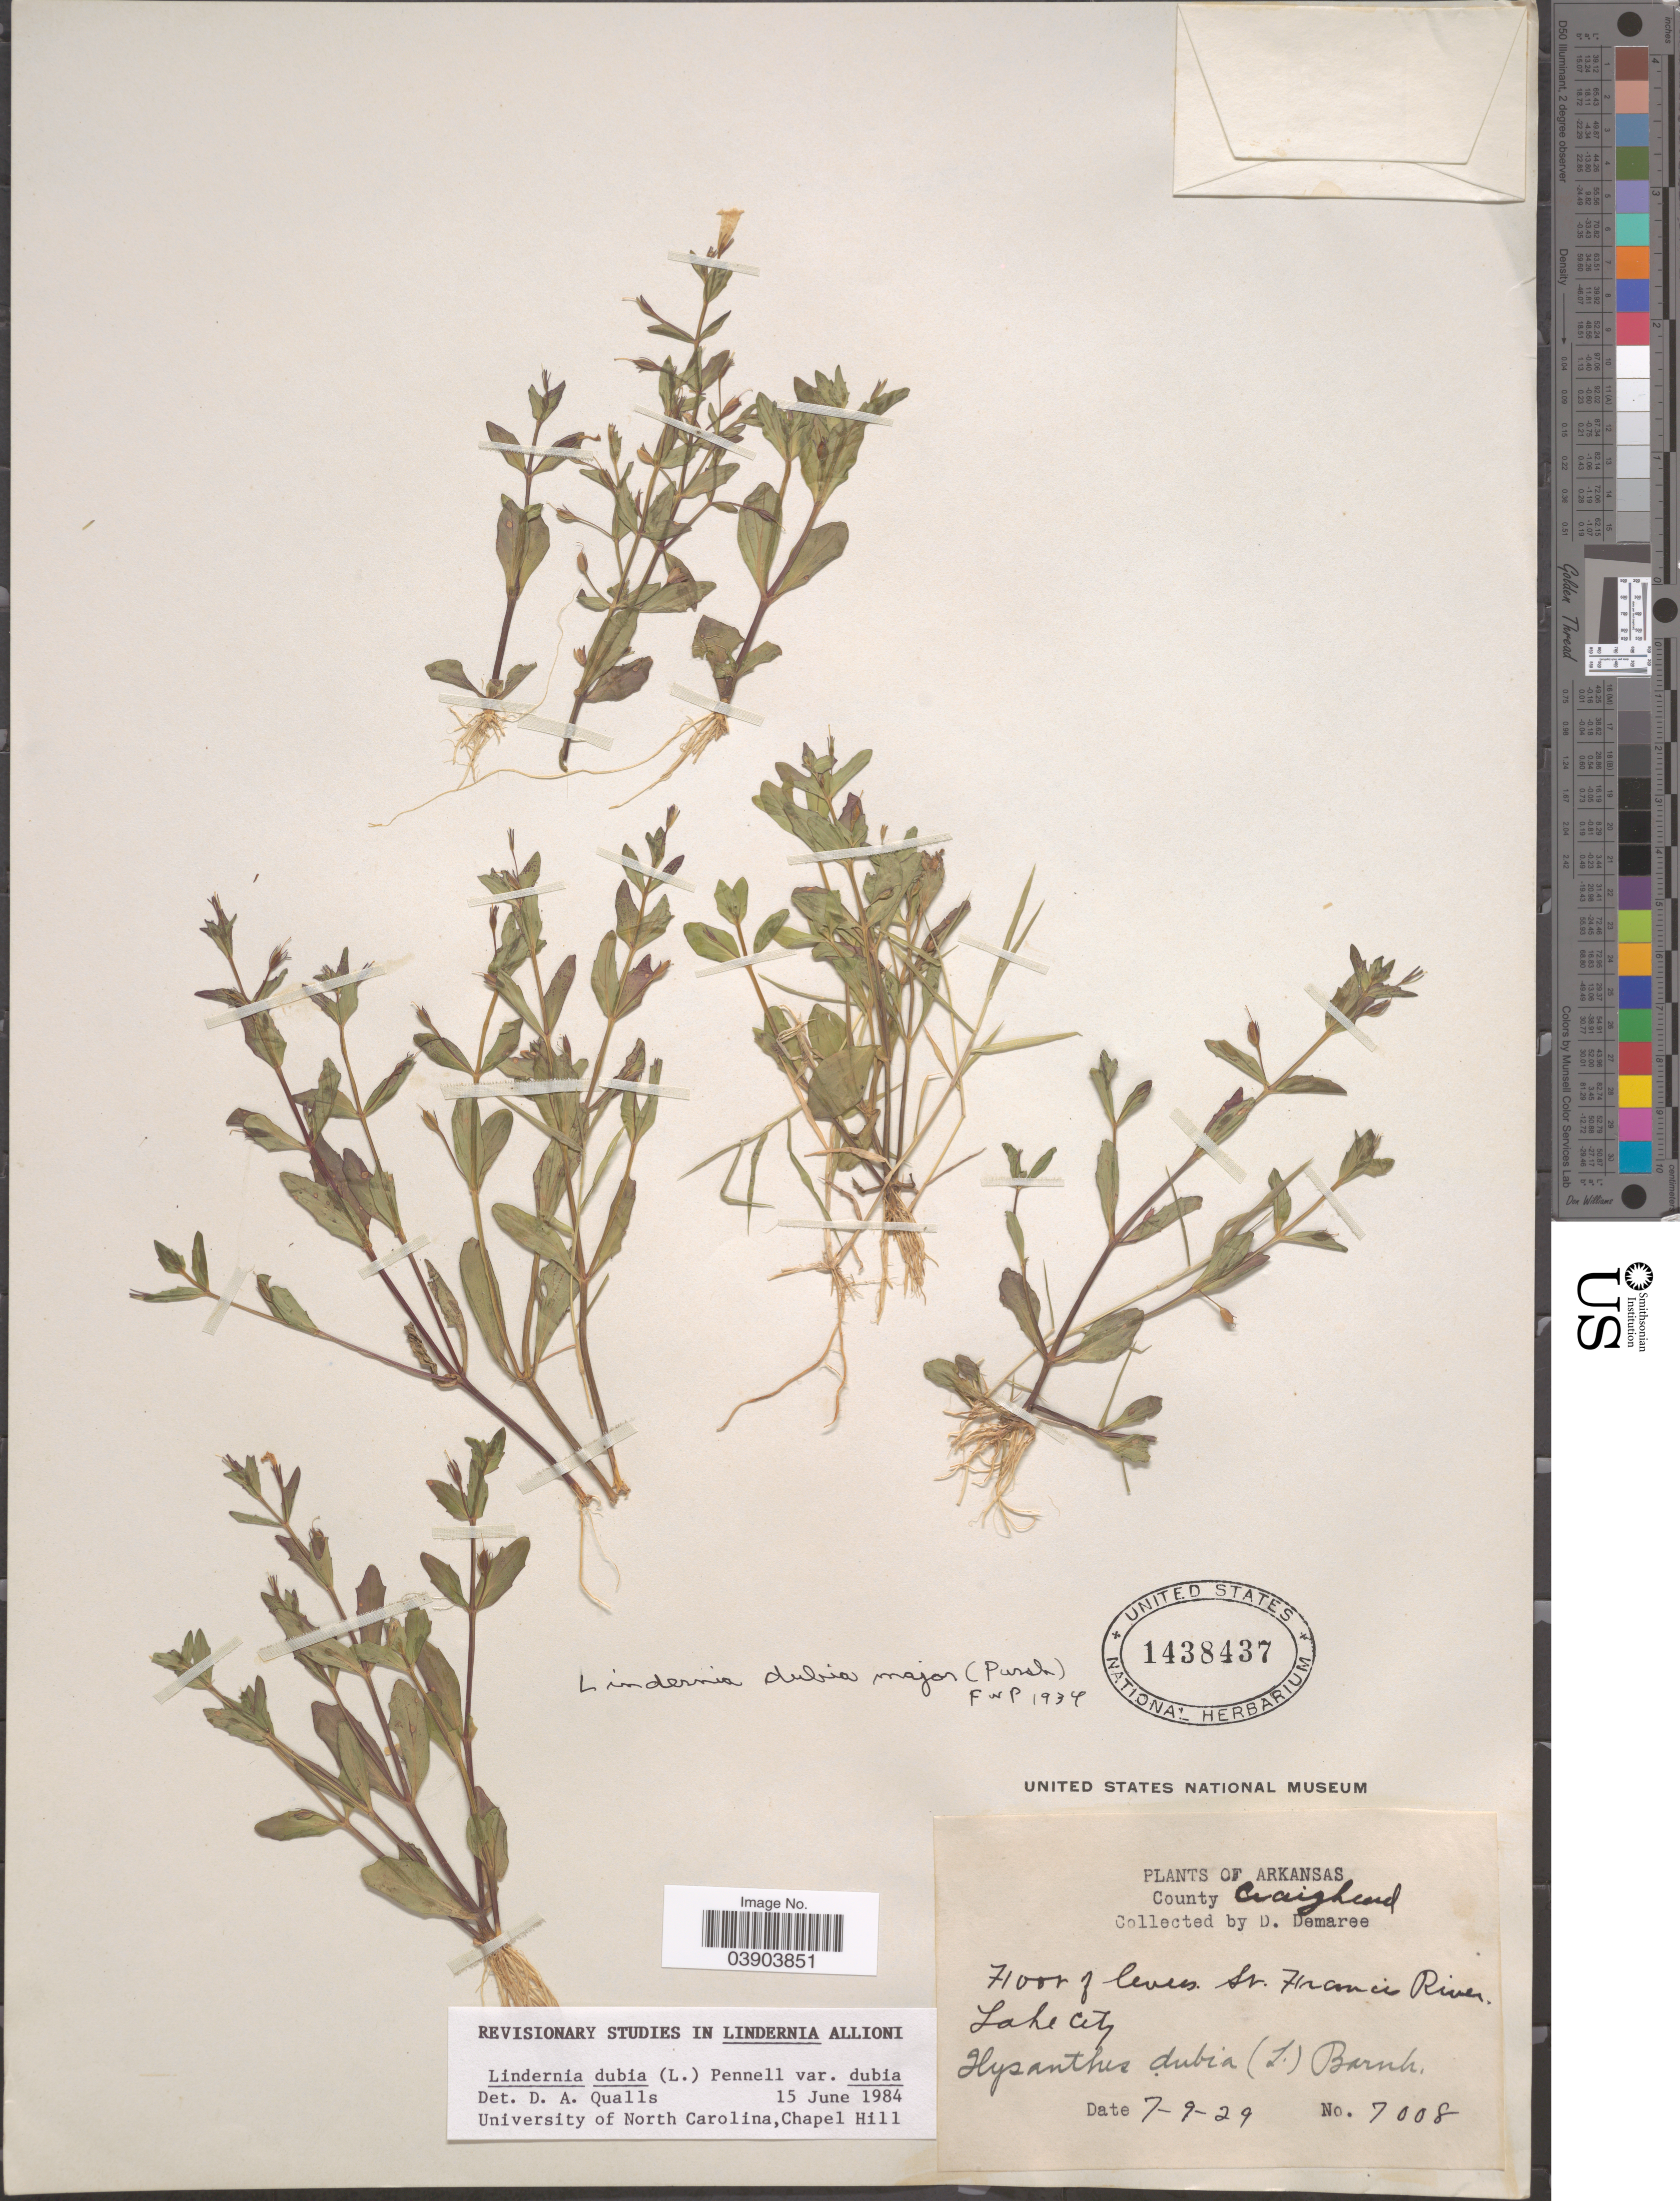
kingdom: Plantae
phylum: Tracheophyta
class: Magnoliopsida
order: Lamiales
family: Linderniaceae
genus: Lindernia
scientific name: Lindernia dubia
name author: (L.) Pennell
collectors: D. Demaree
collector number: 7008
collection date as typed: Transcribed d/m/y: 9/7/29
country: United States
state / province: Arkansas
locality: County Craighead. St. Francis River. Lake city.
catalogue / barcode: US 1438437